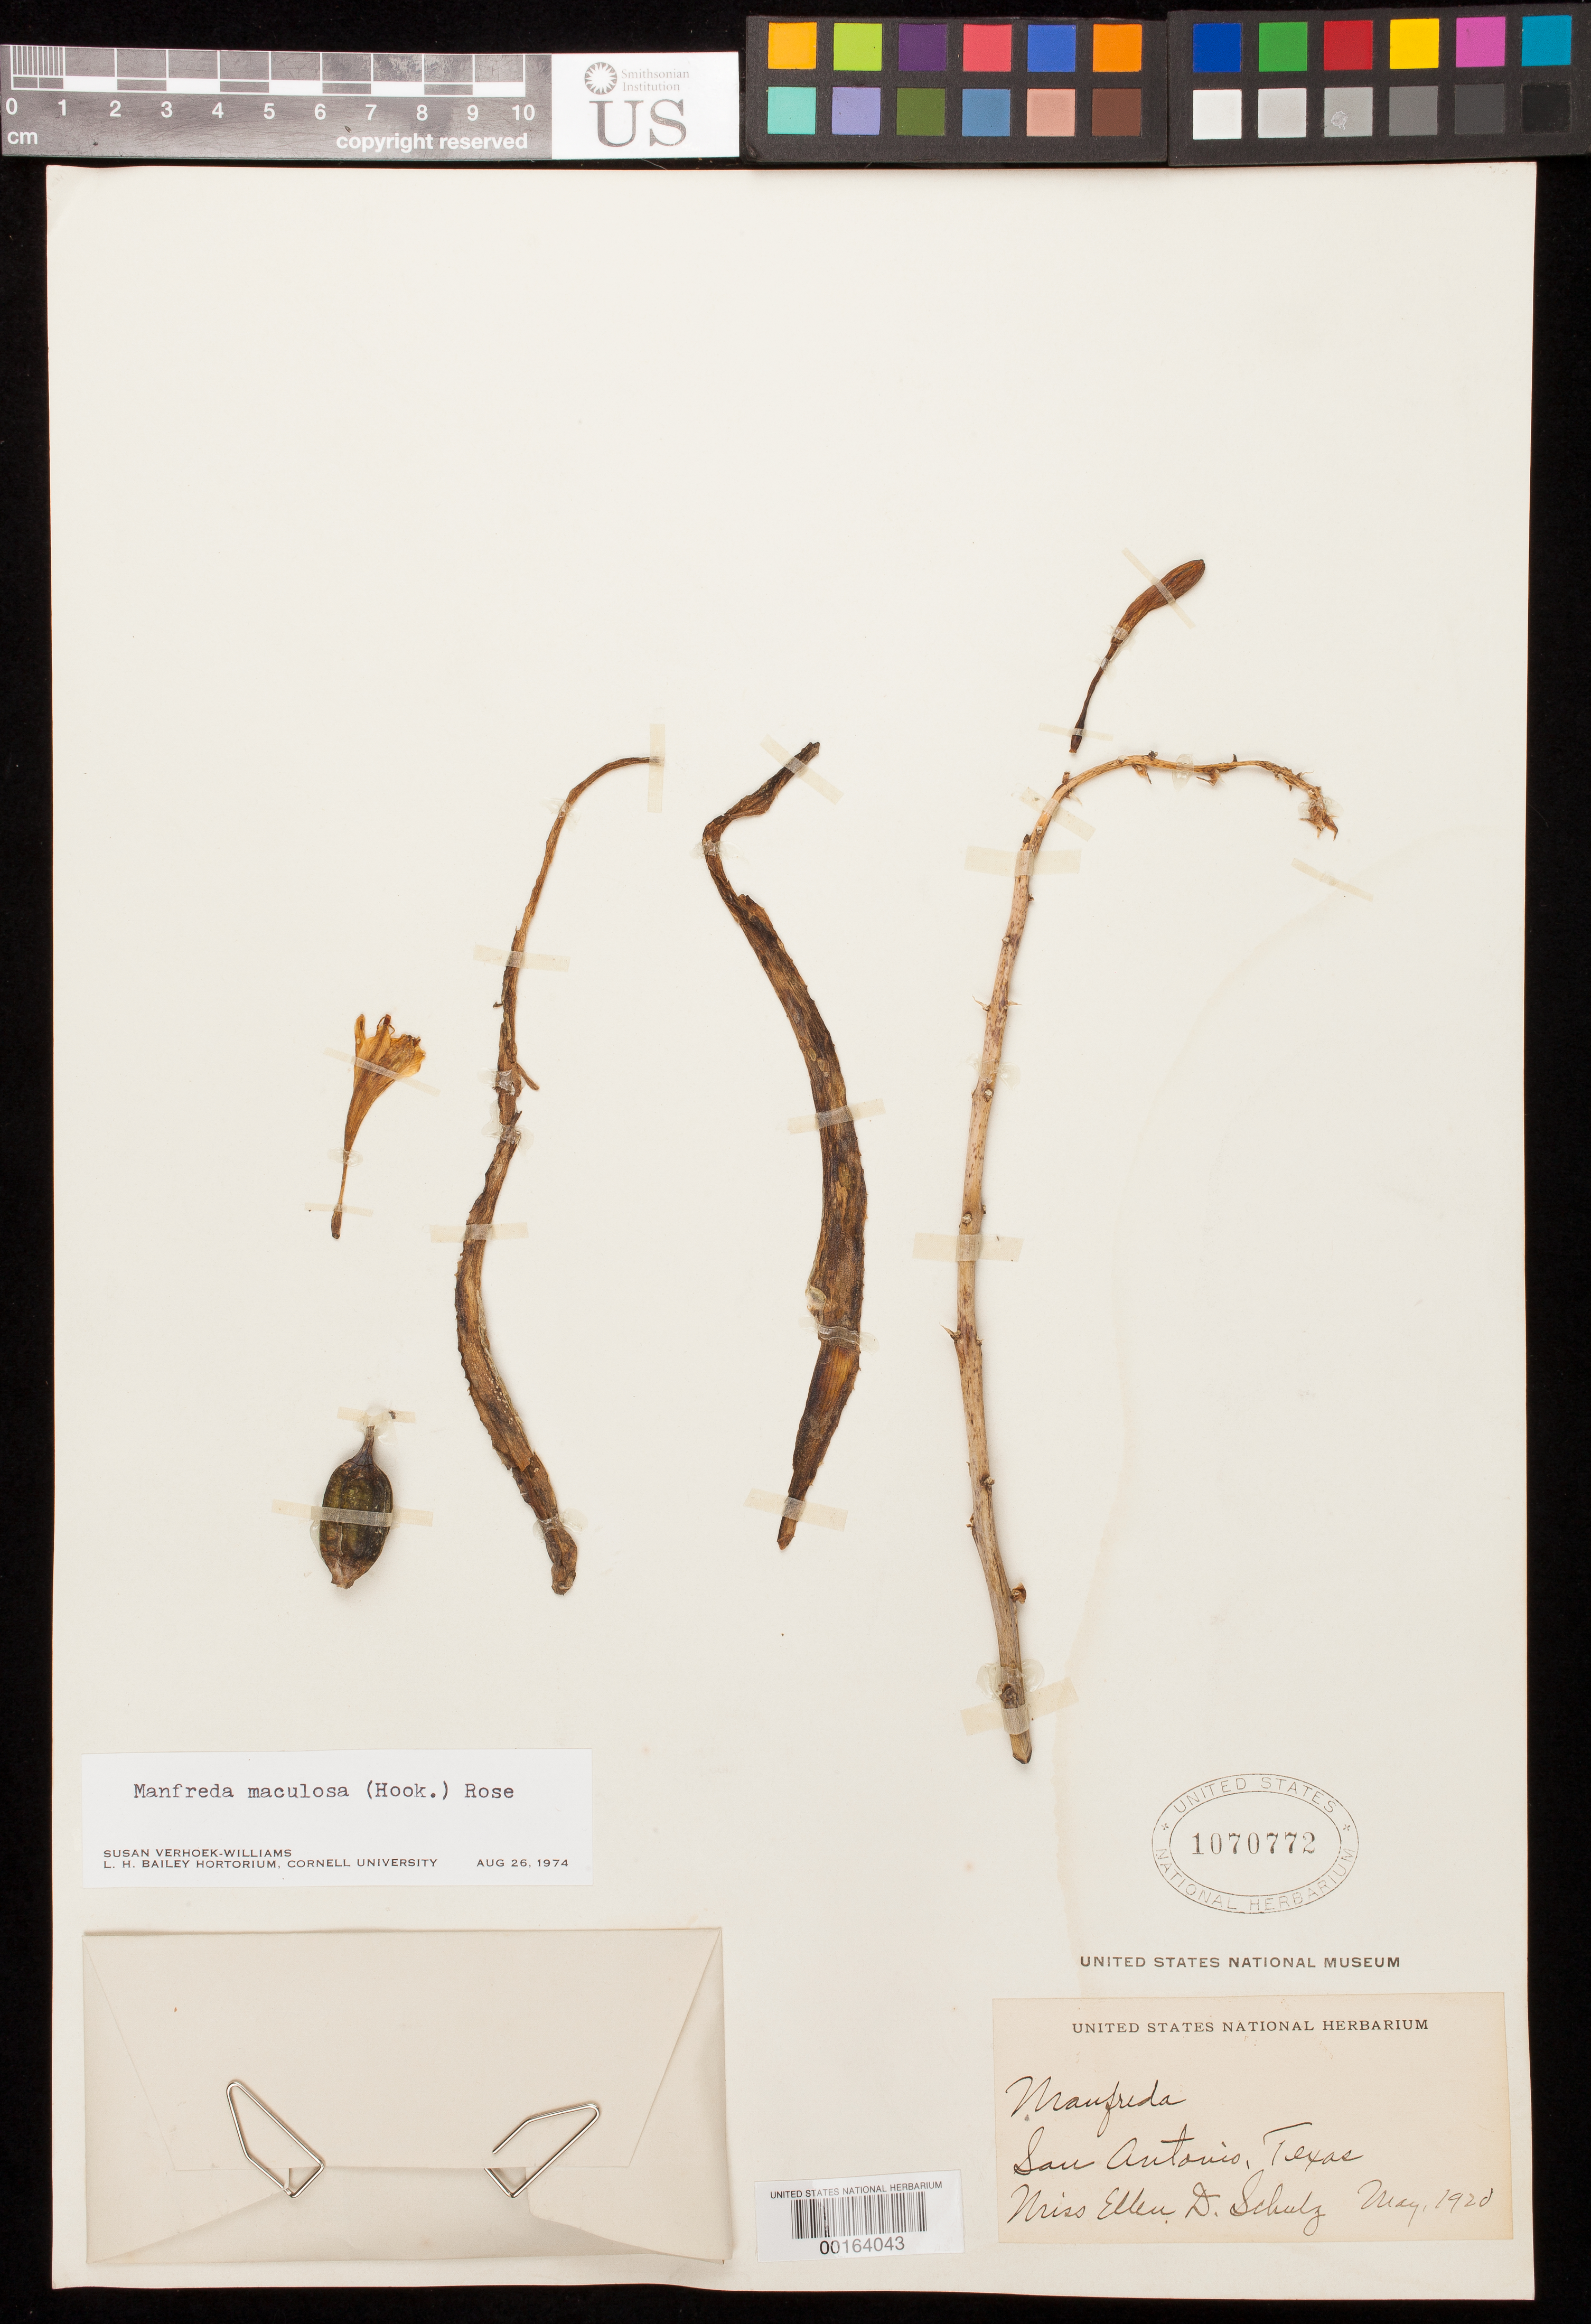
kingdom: Plantae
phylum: Tracheophyta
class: Liliopsida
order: Asparagales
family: Asparagaceae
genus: Manfreda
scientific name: Manfreda maculosa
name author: (Hook.) Rose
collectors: E. D. Schulz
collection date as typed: May 1920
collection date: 1920-05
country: United States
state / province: Texas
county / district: Bexar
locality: San antonio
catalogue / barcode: US 1070772